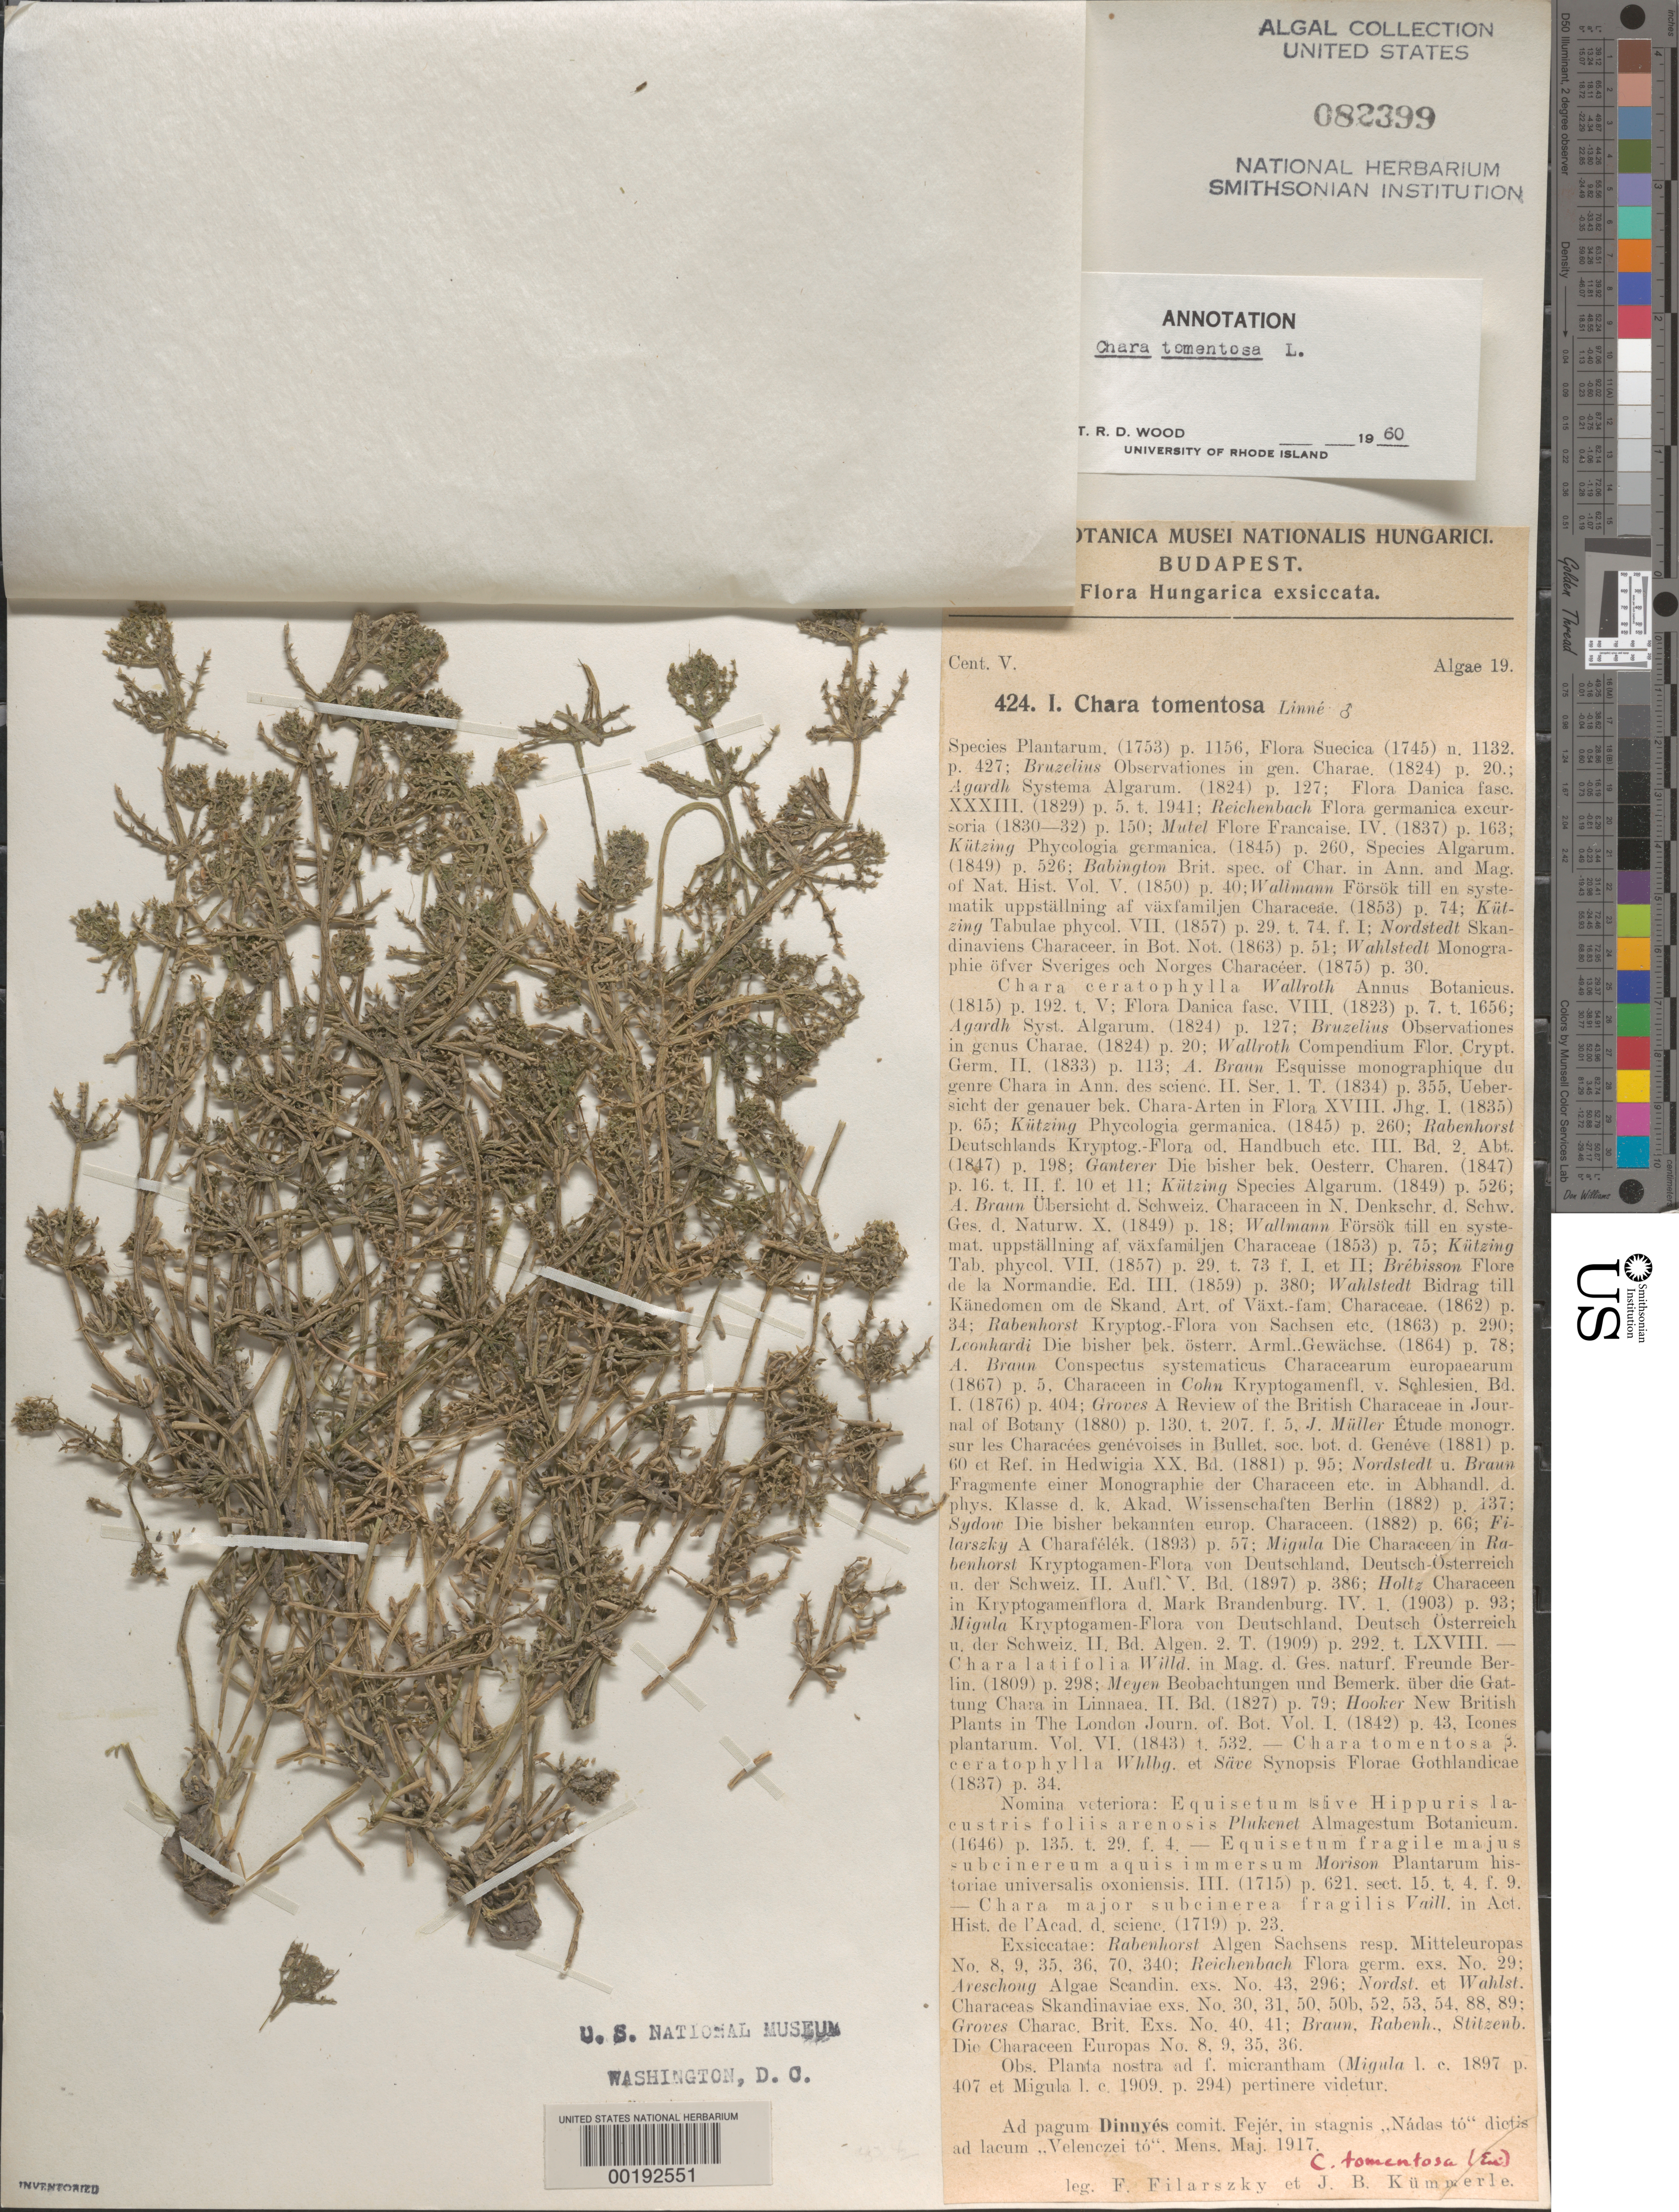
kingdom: Plantae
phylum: Charophyta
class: Charophyceae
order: Charales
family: Characeae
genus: Chara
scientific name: Chara tomentosa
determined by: Wood, R. D.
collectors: F. Filarszky & J. Kummerle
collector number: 424i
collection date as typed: May 1917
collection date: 1917-05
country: Hungary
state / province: Fejer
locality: Dinnyes, lake valenczei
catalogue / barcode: US 82399